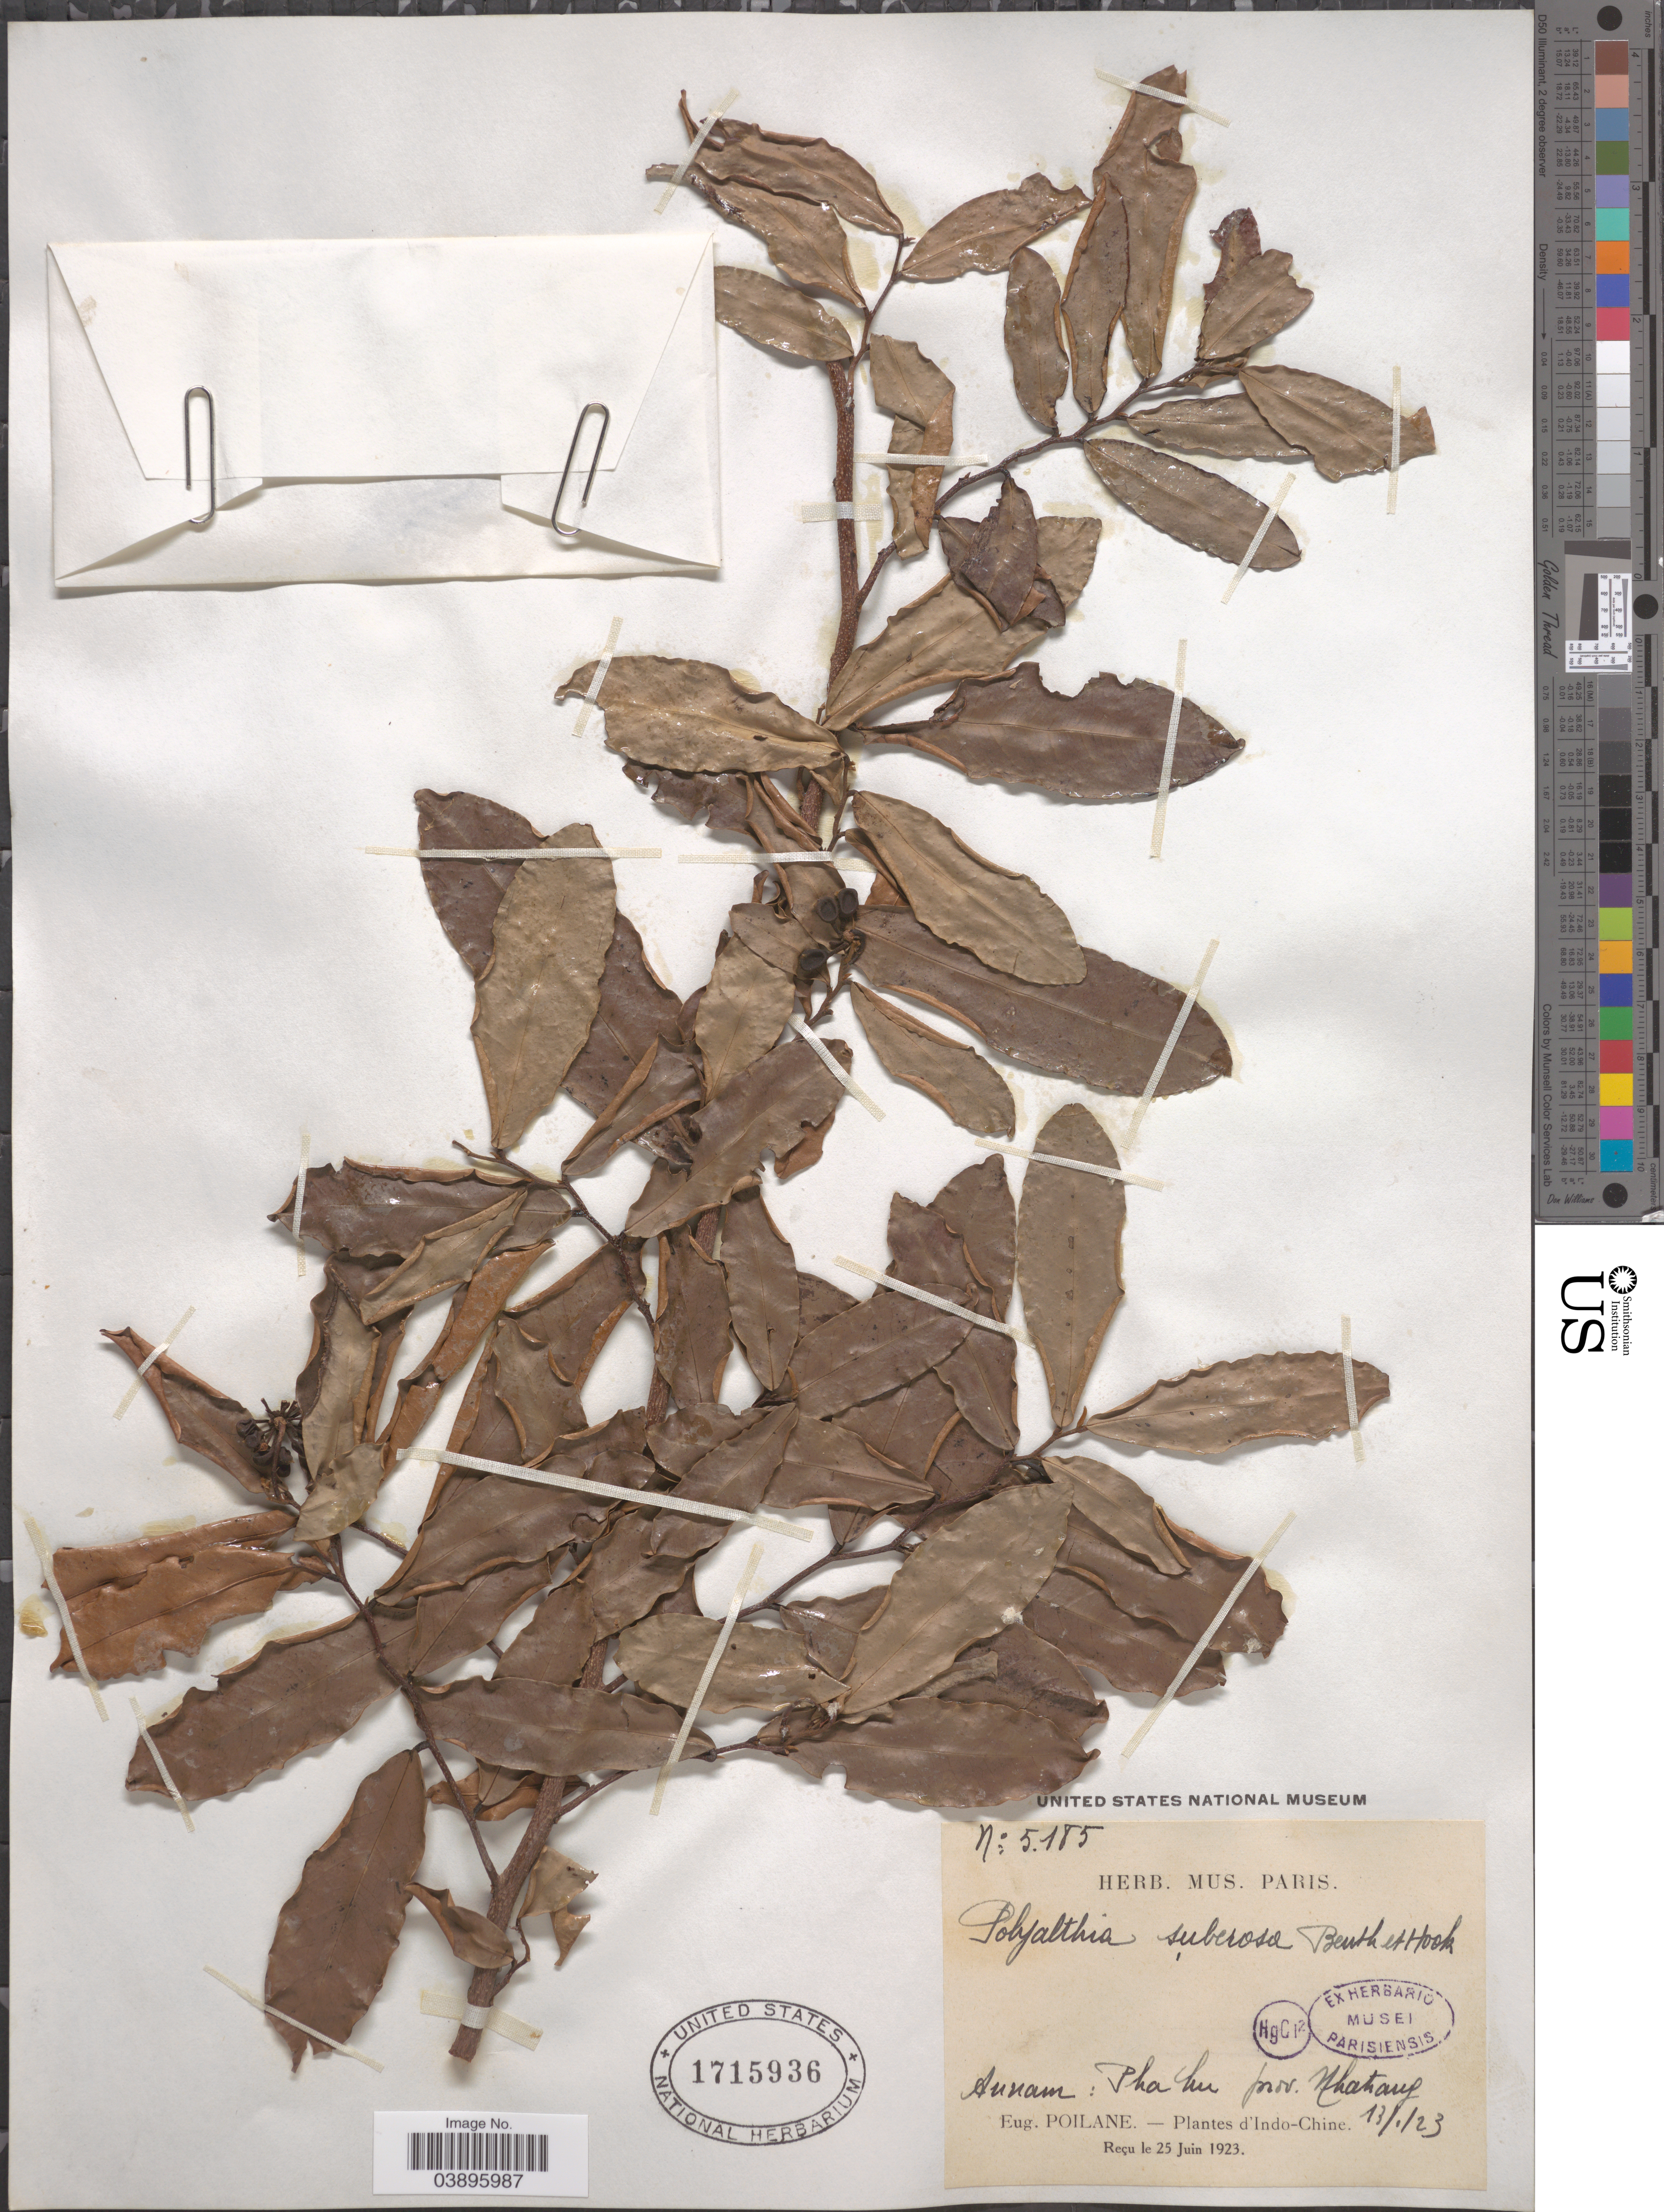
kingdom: Plantae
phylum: Tracheophyta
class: Magnoliopsida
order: Magnoliales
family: Annonaceae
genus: Polyalthia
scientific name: Polyalthia suberosa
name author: (Roxb.) Thwaites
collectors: E. Poilane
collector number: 5185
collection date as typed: Transcribed d/m/y: 13/1/23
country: Vietnam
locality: Annam: Pha hu prov. Nhatrang.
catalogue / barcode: US 1715936